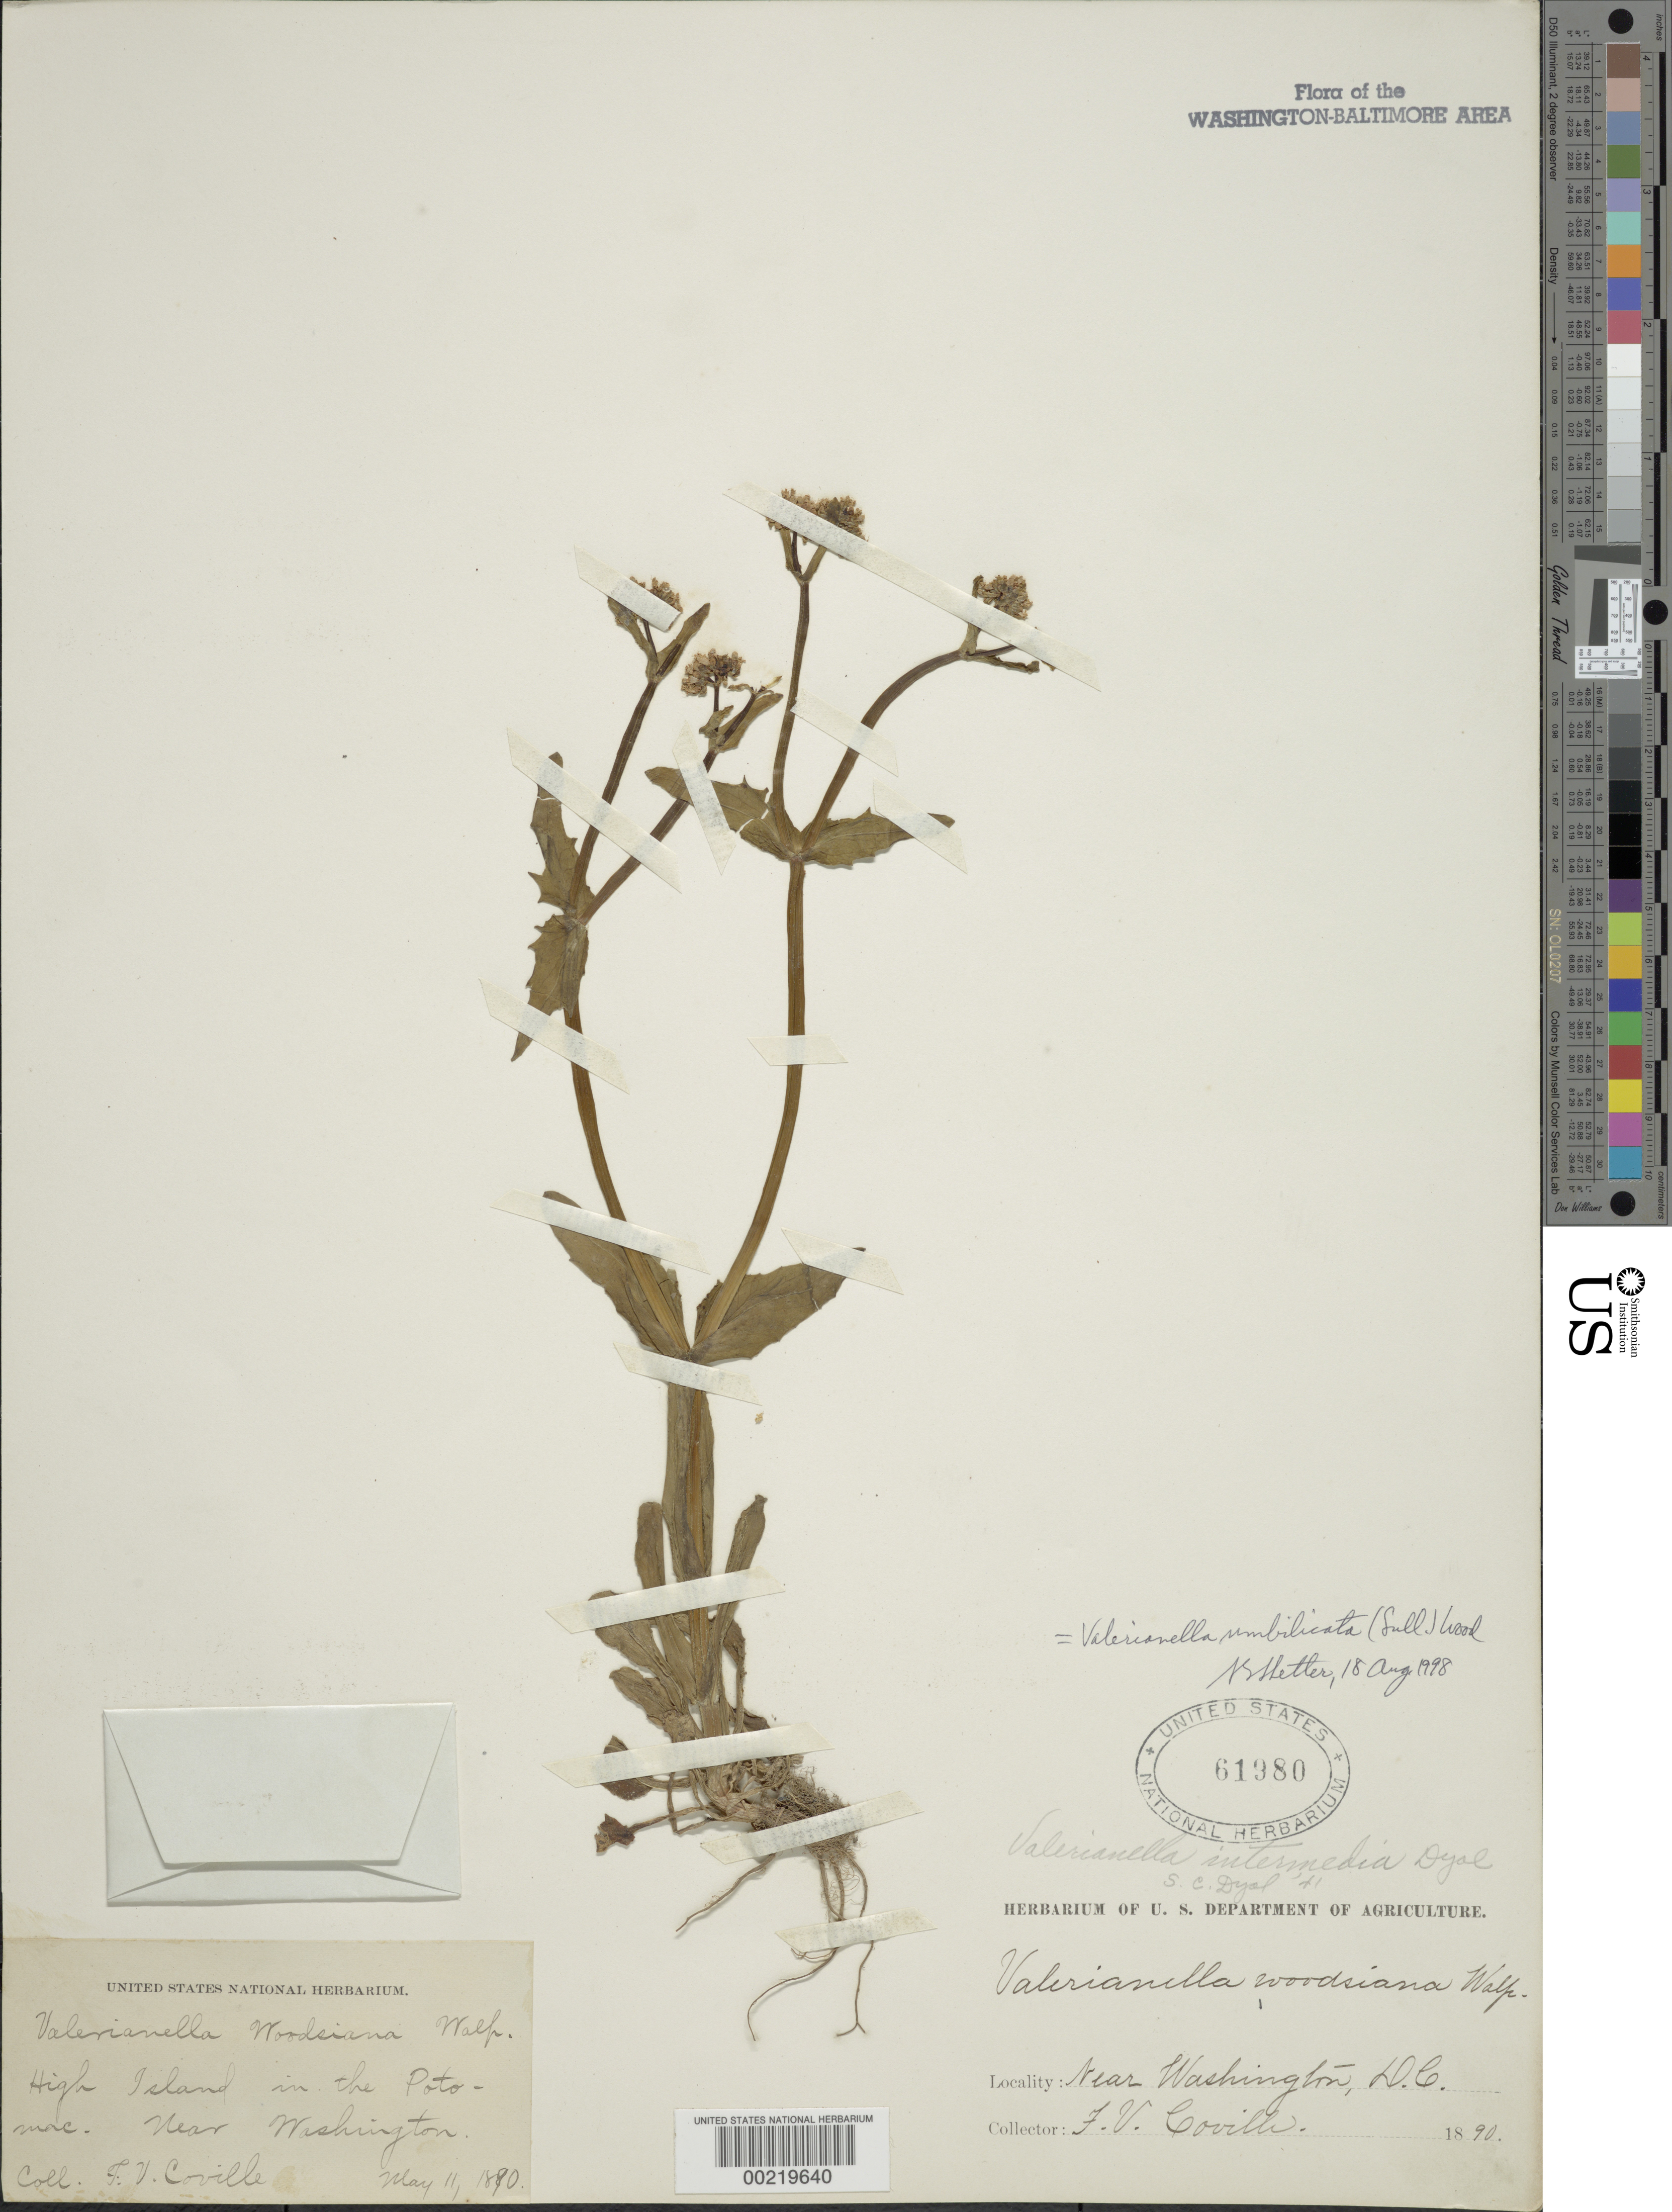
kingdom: Plantae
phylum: Tracheophyta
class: Magnoliopsida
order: Dipsacales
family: Caprifoliaceae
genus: Valerianella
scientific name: Valerianella umbilicata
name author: (Sull.) Alph. Wood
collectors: F. V. Coville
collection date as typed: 11 May 1890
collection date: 1890-05-11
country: United States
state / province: Maryland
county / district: Montgomery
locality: High Island in the Potomac, near Washington, D.C.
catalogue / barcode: US 61980